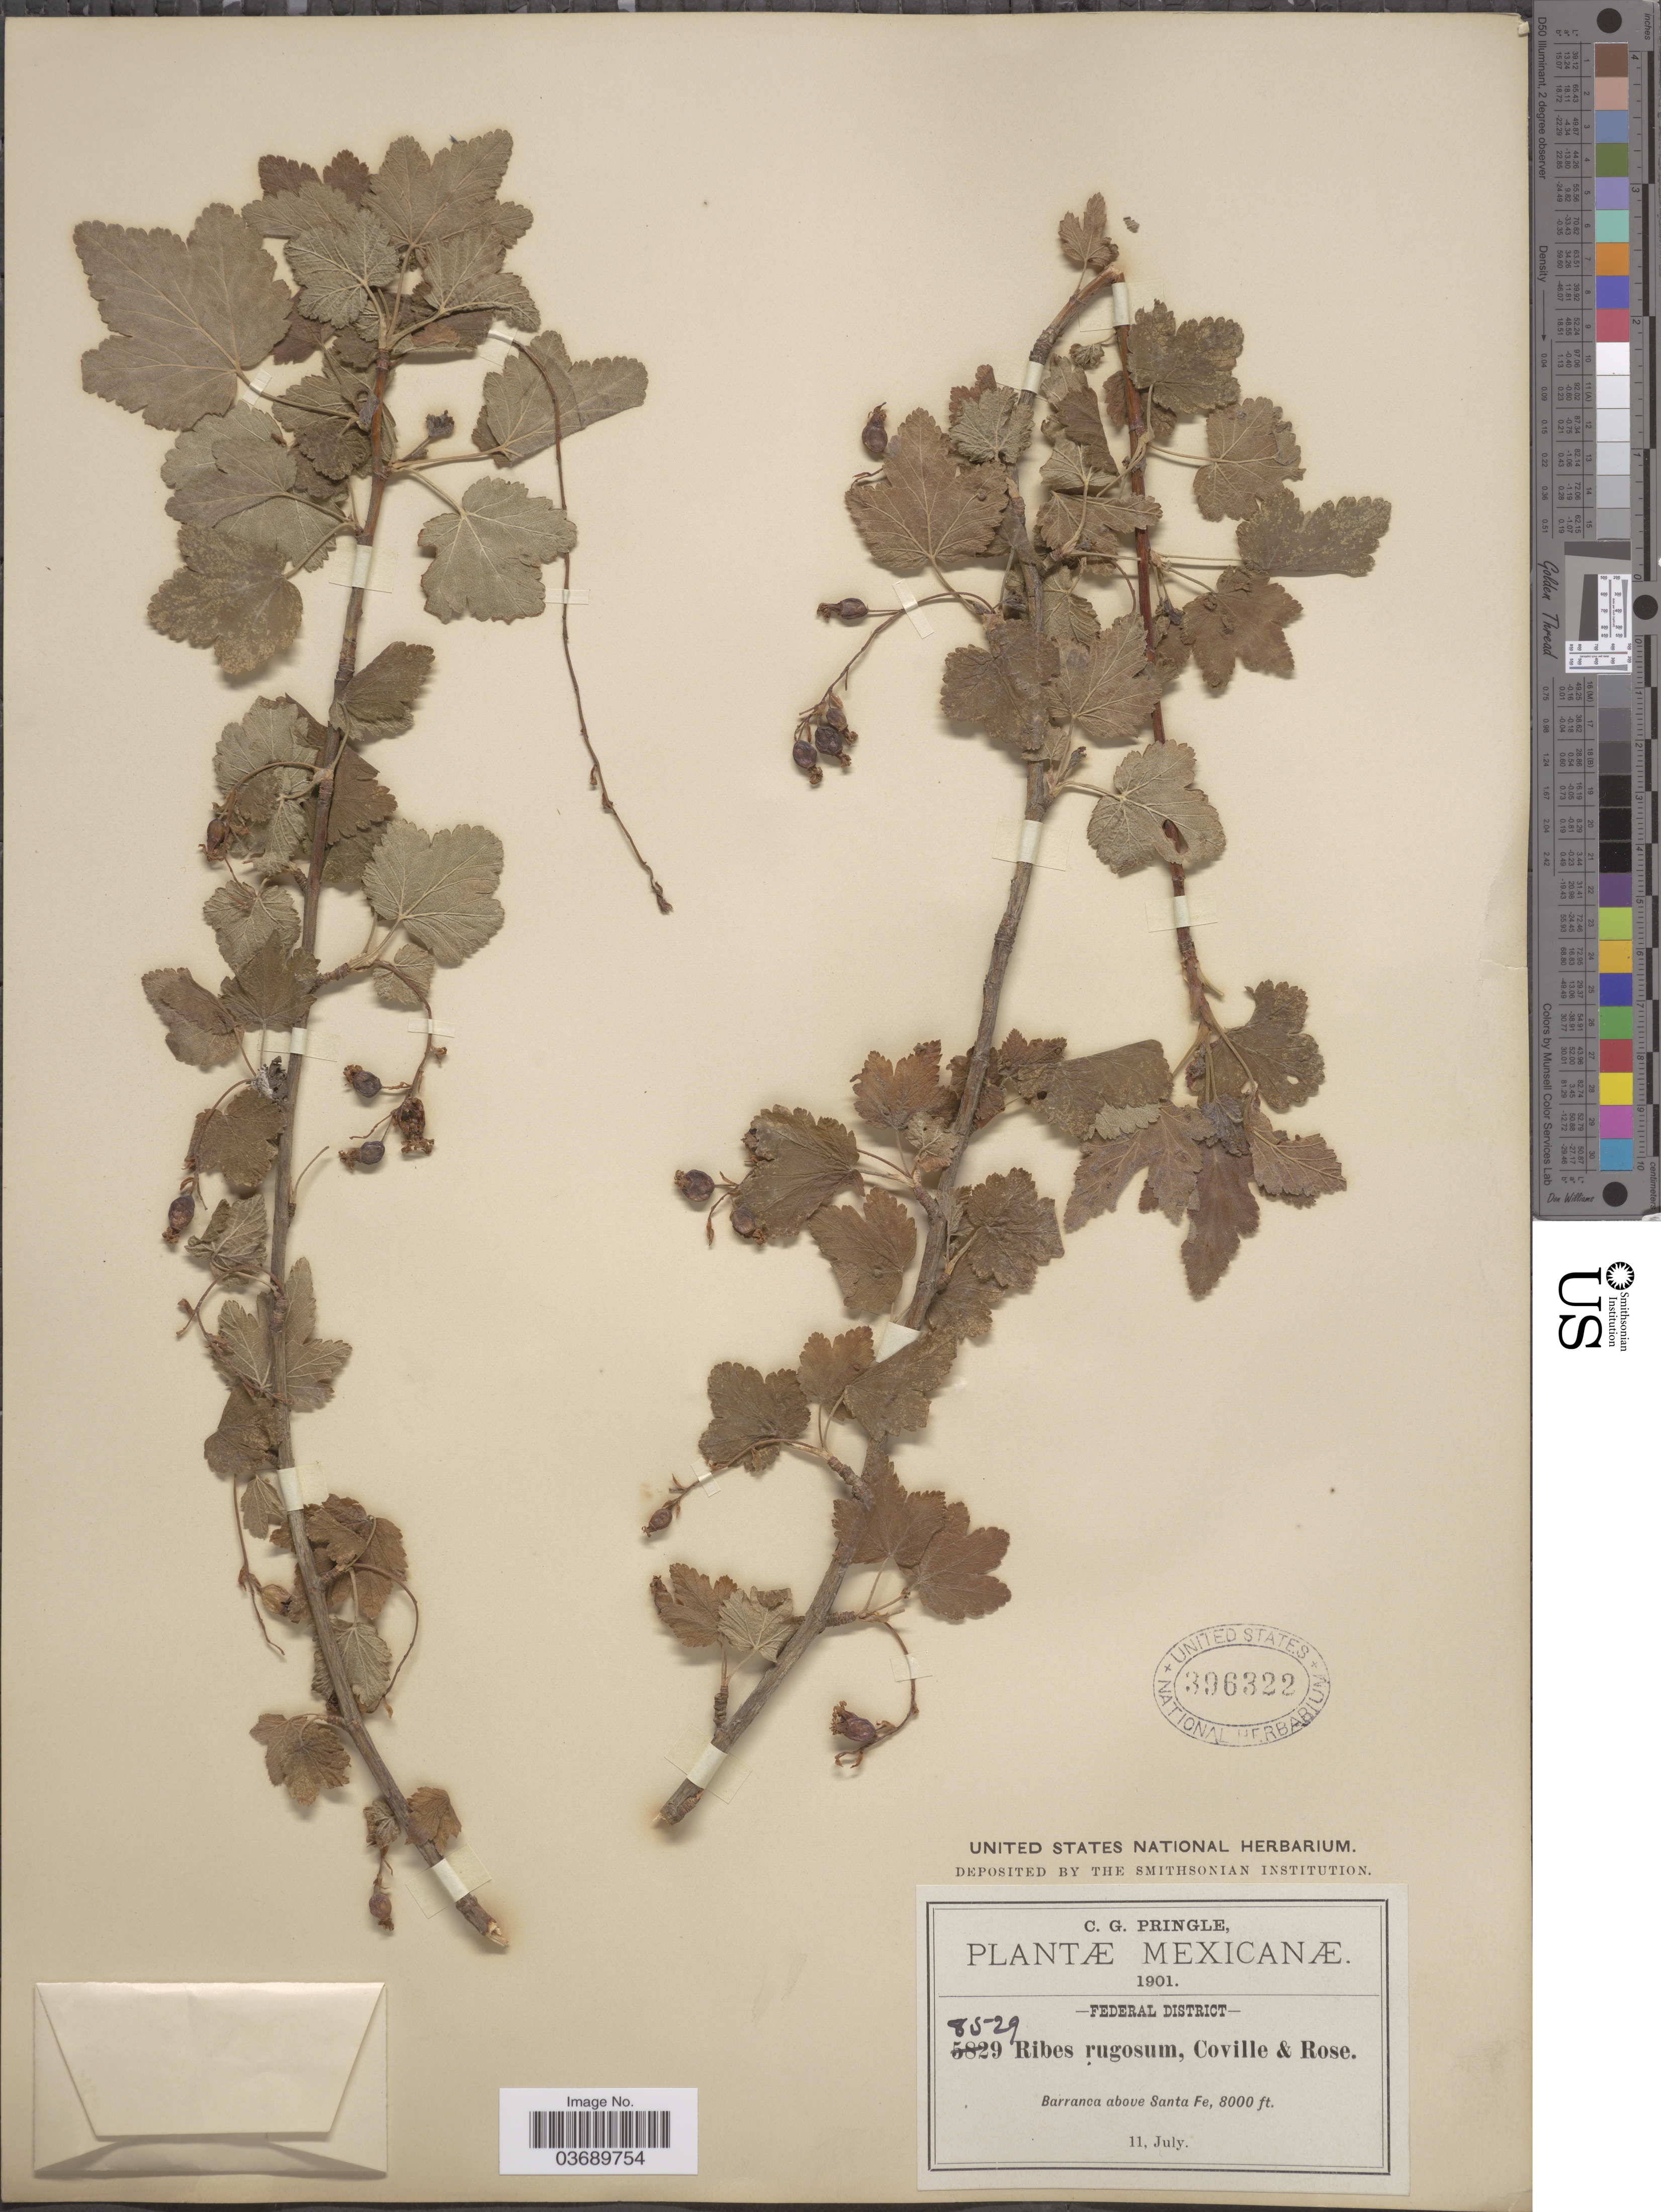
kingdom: Plantae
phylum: Tracheophyta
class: Magnoliopsida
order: Saxifragales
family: Grossulariaceae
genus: Ribes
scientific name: Ribes rugosum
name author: Coville & Rose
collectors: C. G. Pringle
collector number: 8529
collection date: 1901-07-11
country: Mexico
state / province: Distrito Federal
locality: Barranca above Santa Fe. Federal District.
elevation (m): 2438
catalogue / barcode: US 396322